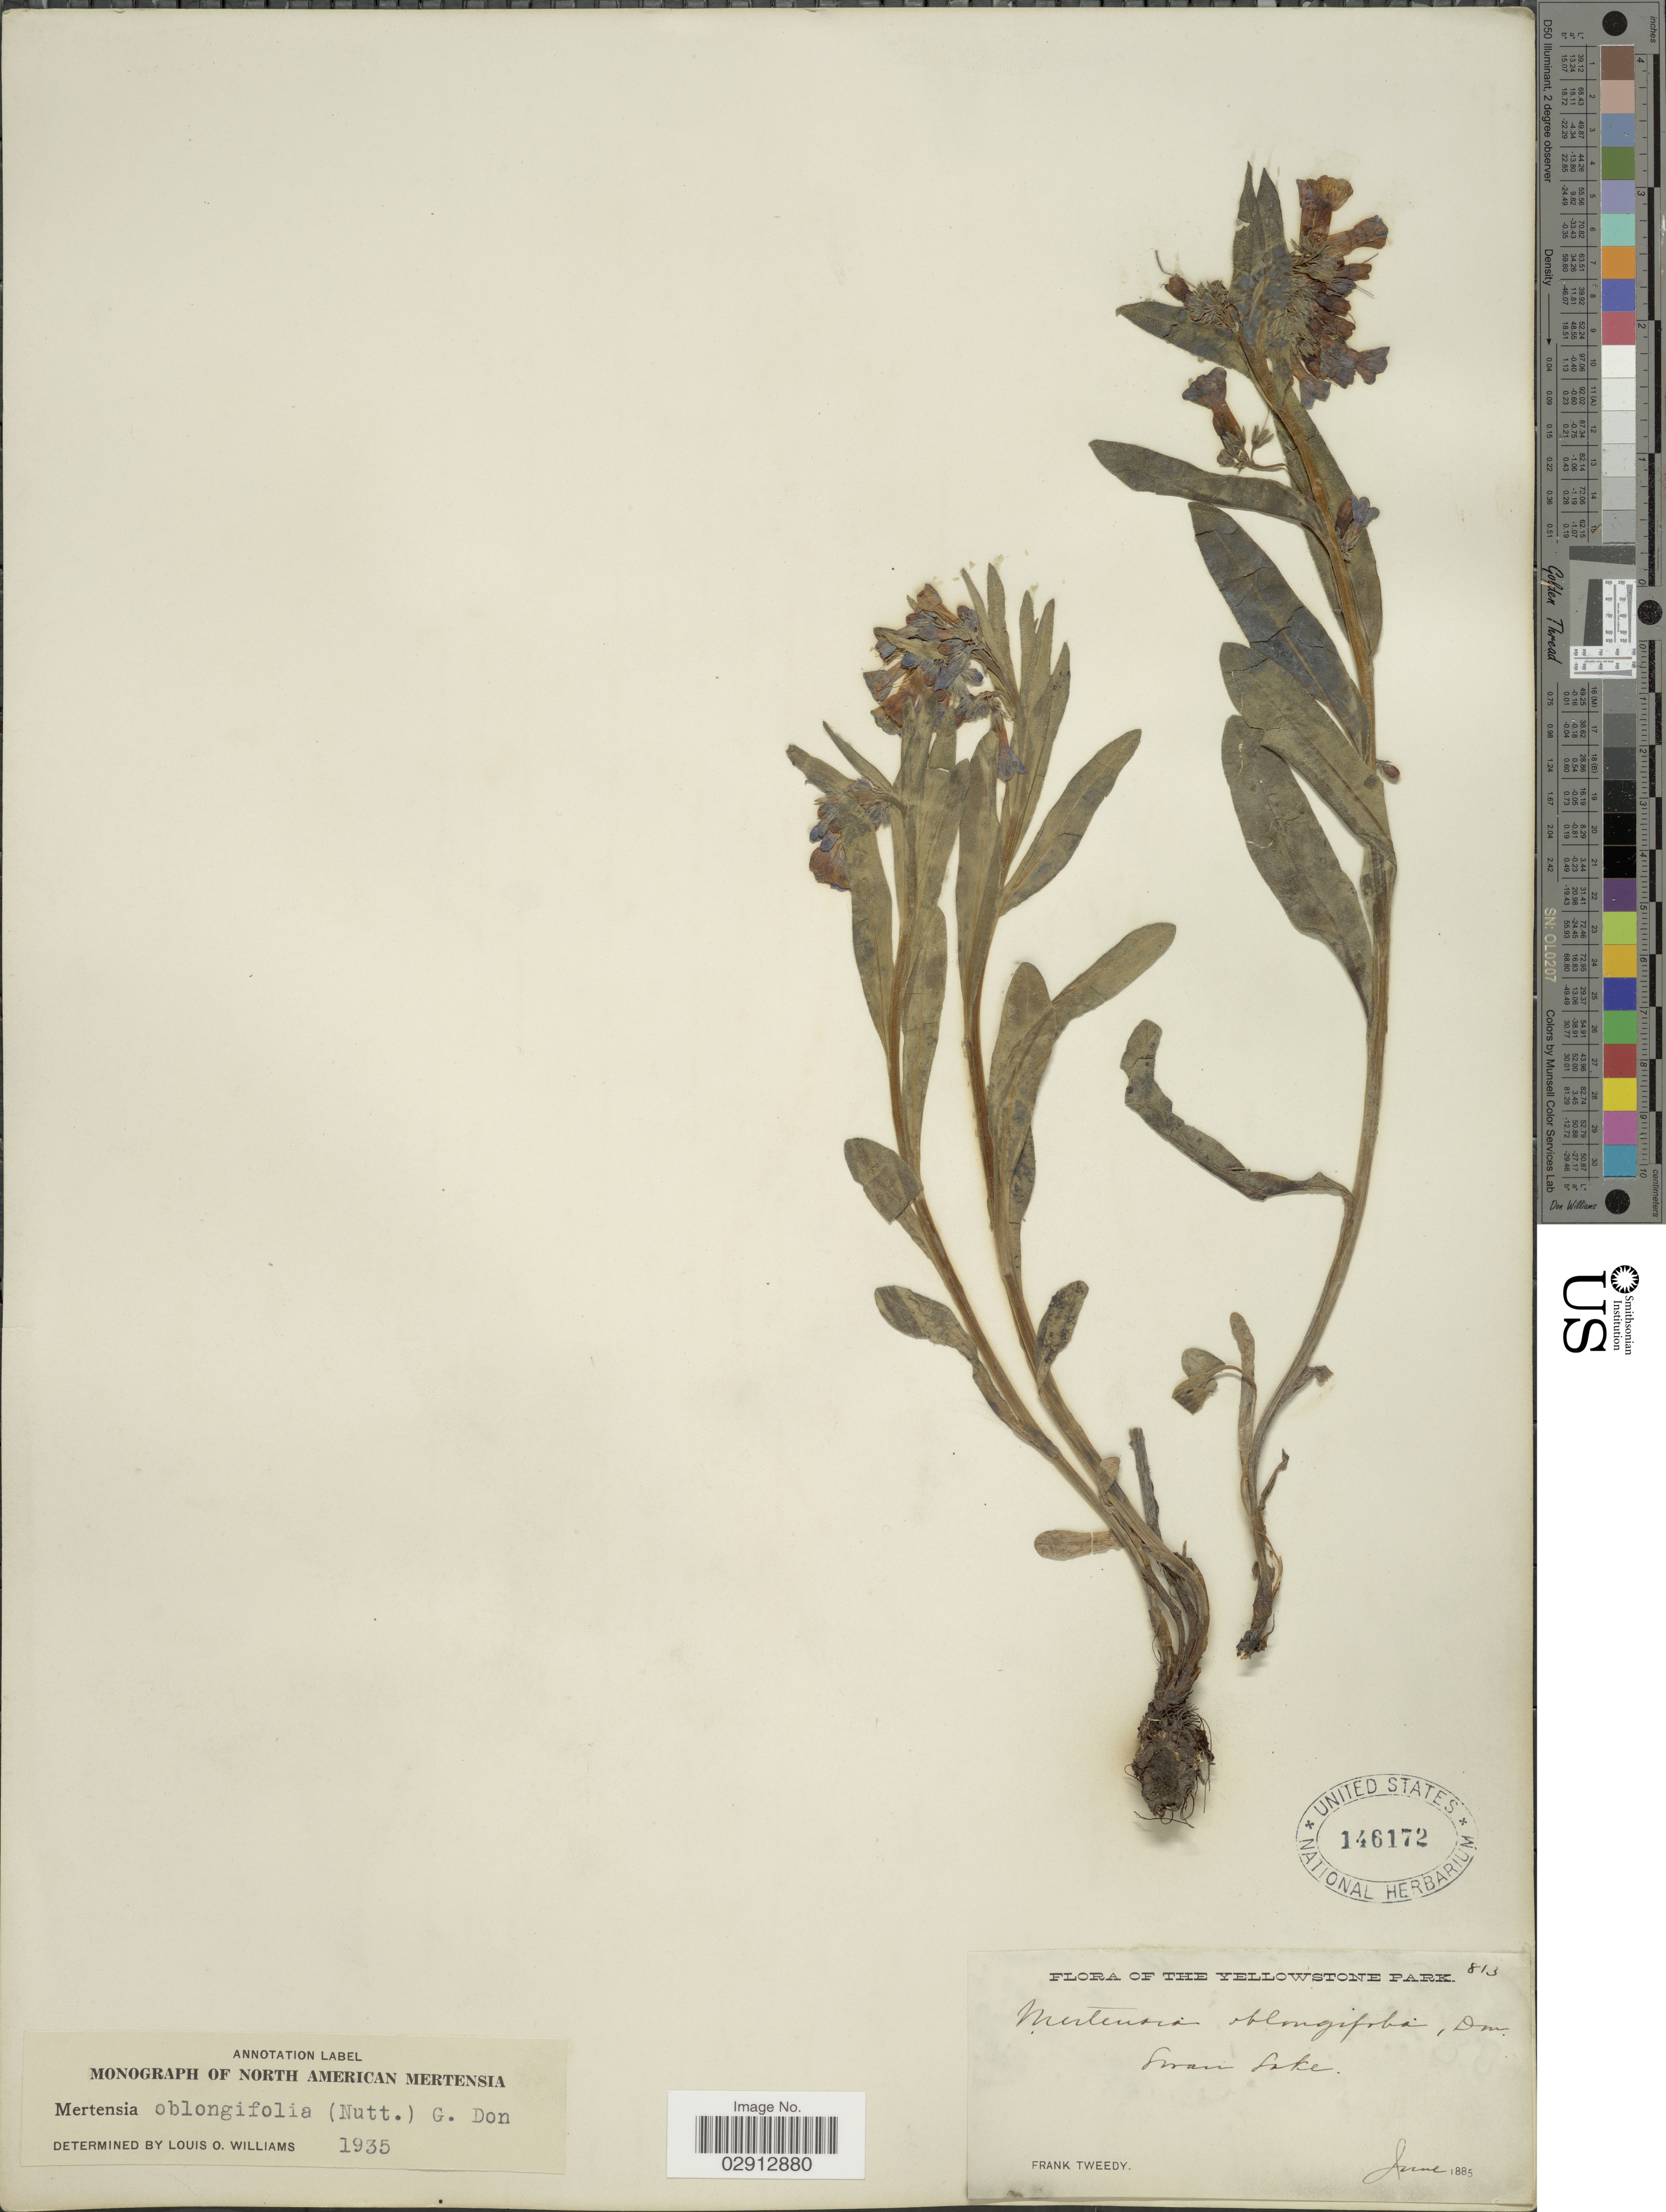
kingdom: Plantae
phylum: Tracheophyta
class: Magnoliopsida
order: Boraginales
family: Boraginaceae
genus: Mertensia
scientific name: Mertensia oblongifolia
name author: (Nutt.) G. Don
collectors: F. Tweedy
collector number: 813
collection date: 1885-06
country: United States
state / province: Wyoming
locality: Yellowstone Park. Swan Lake.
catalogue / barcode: US 146172